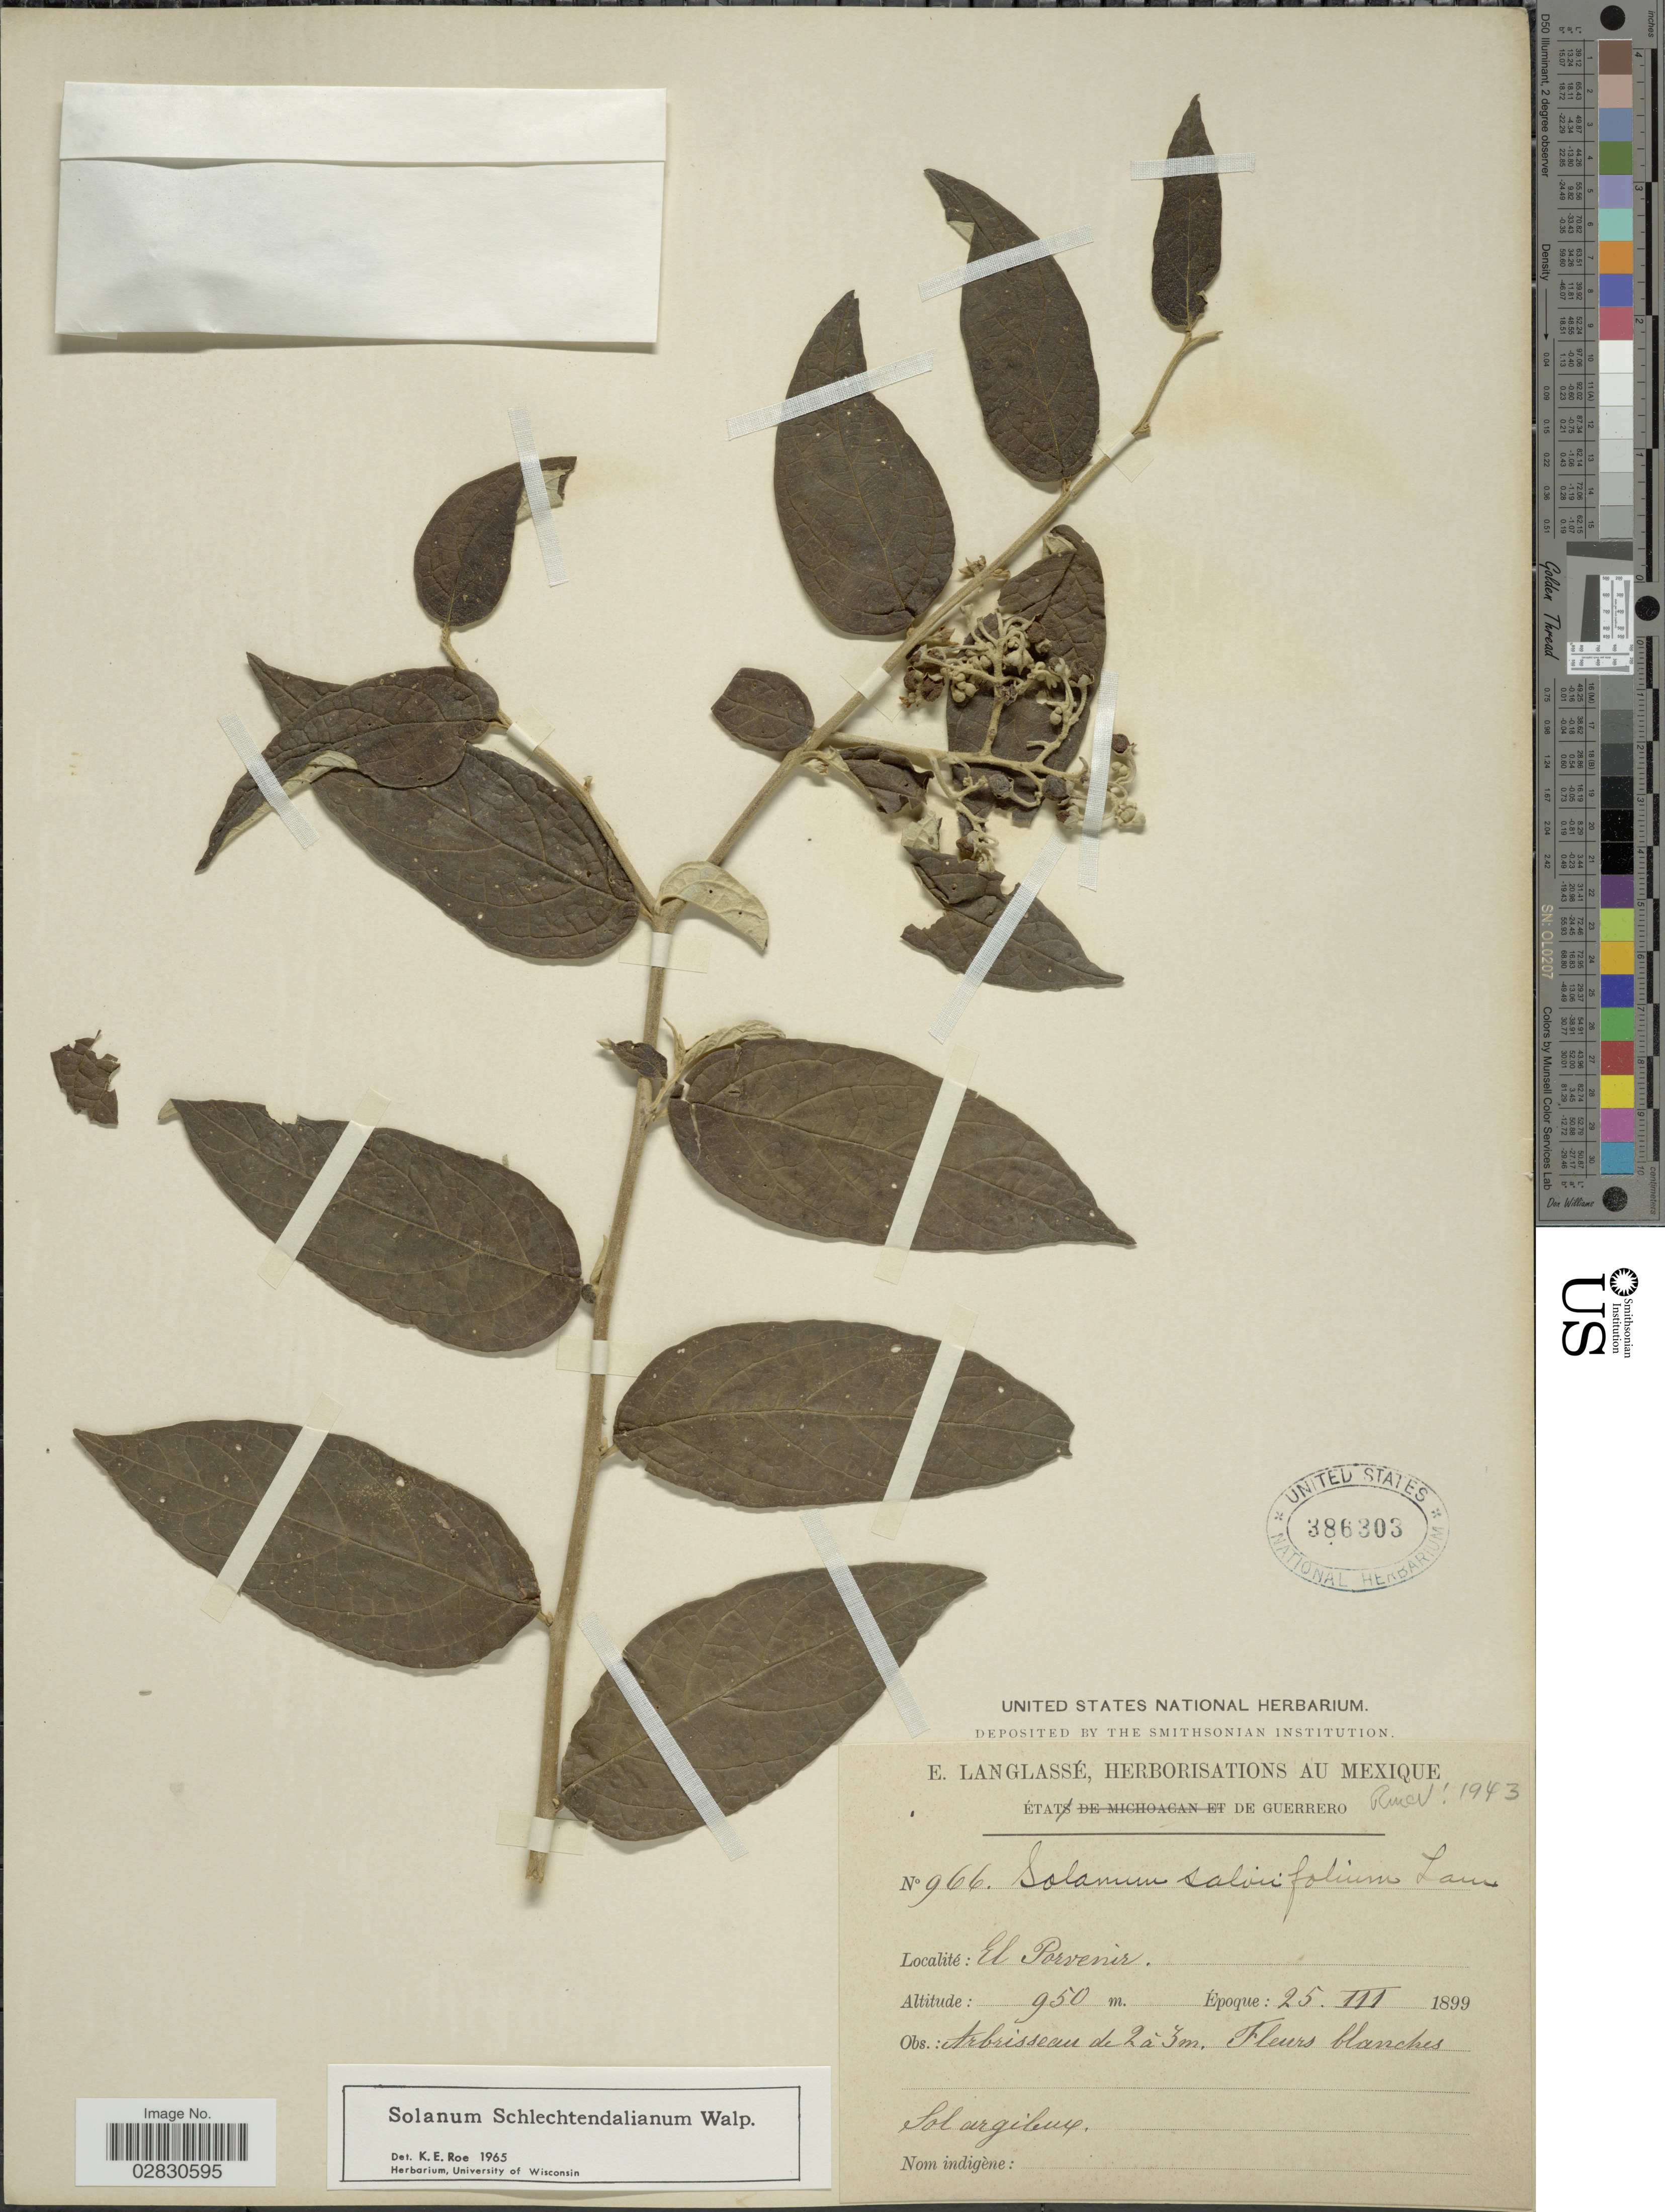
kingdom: Plantae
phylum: Tracheophyta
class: Magnoliopsida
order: Solanales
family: Solanaceae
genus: Solanum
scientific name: Solanum schlechtendalianum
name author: Walp.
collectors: E. Langlassé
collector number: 966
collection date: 1899-03-25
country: Mexico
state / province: Guerrero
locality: El Porvenir.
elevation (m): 950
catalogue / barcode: US 386303